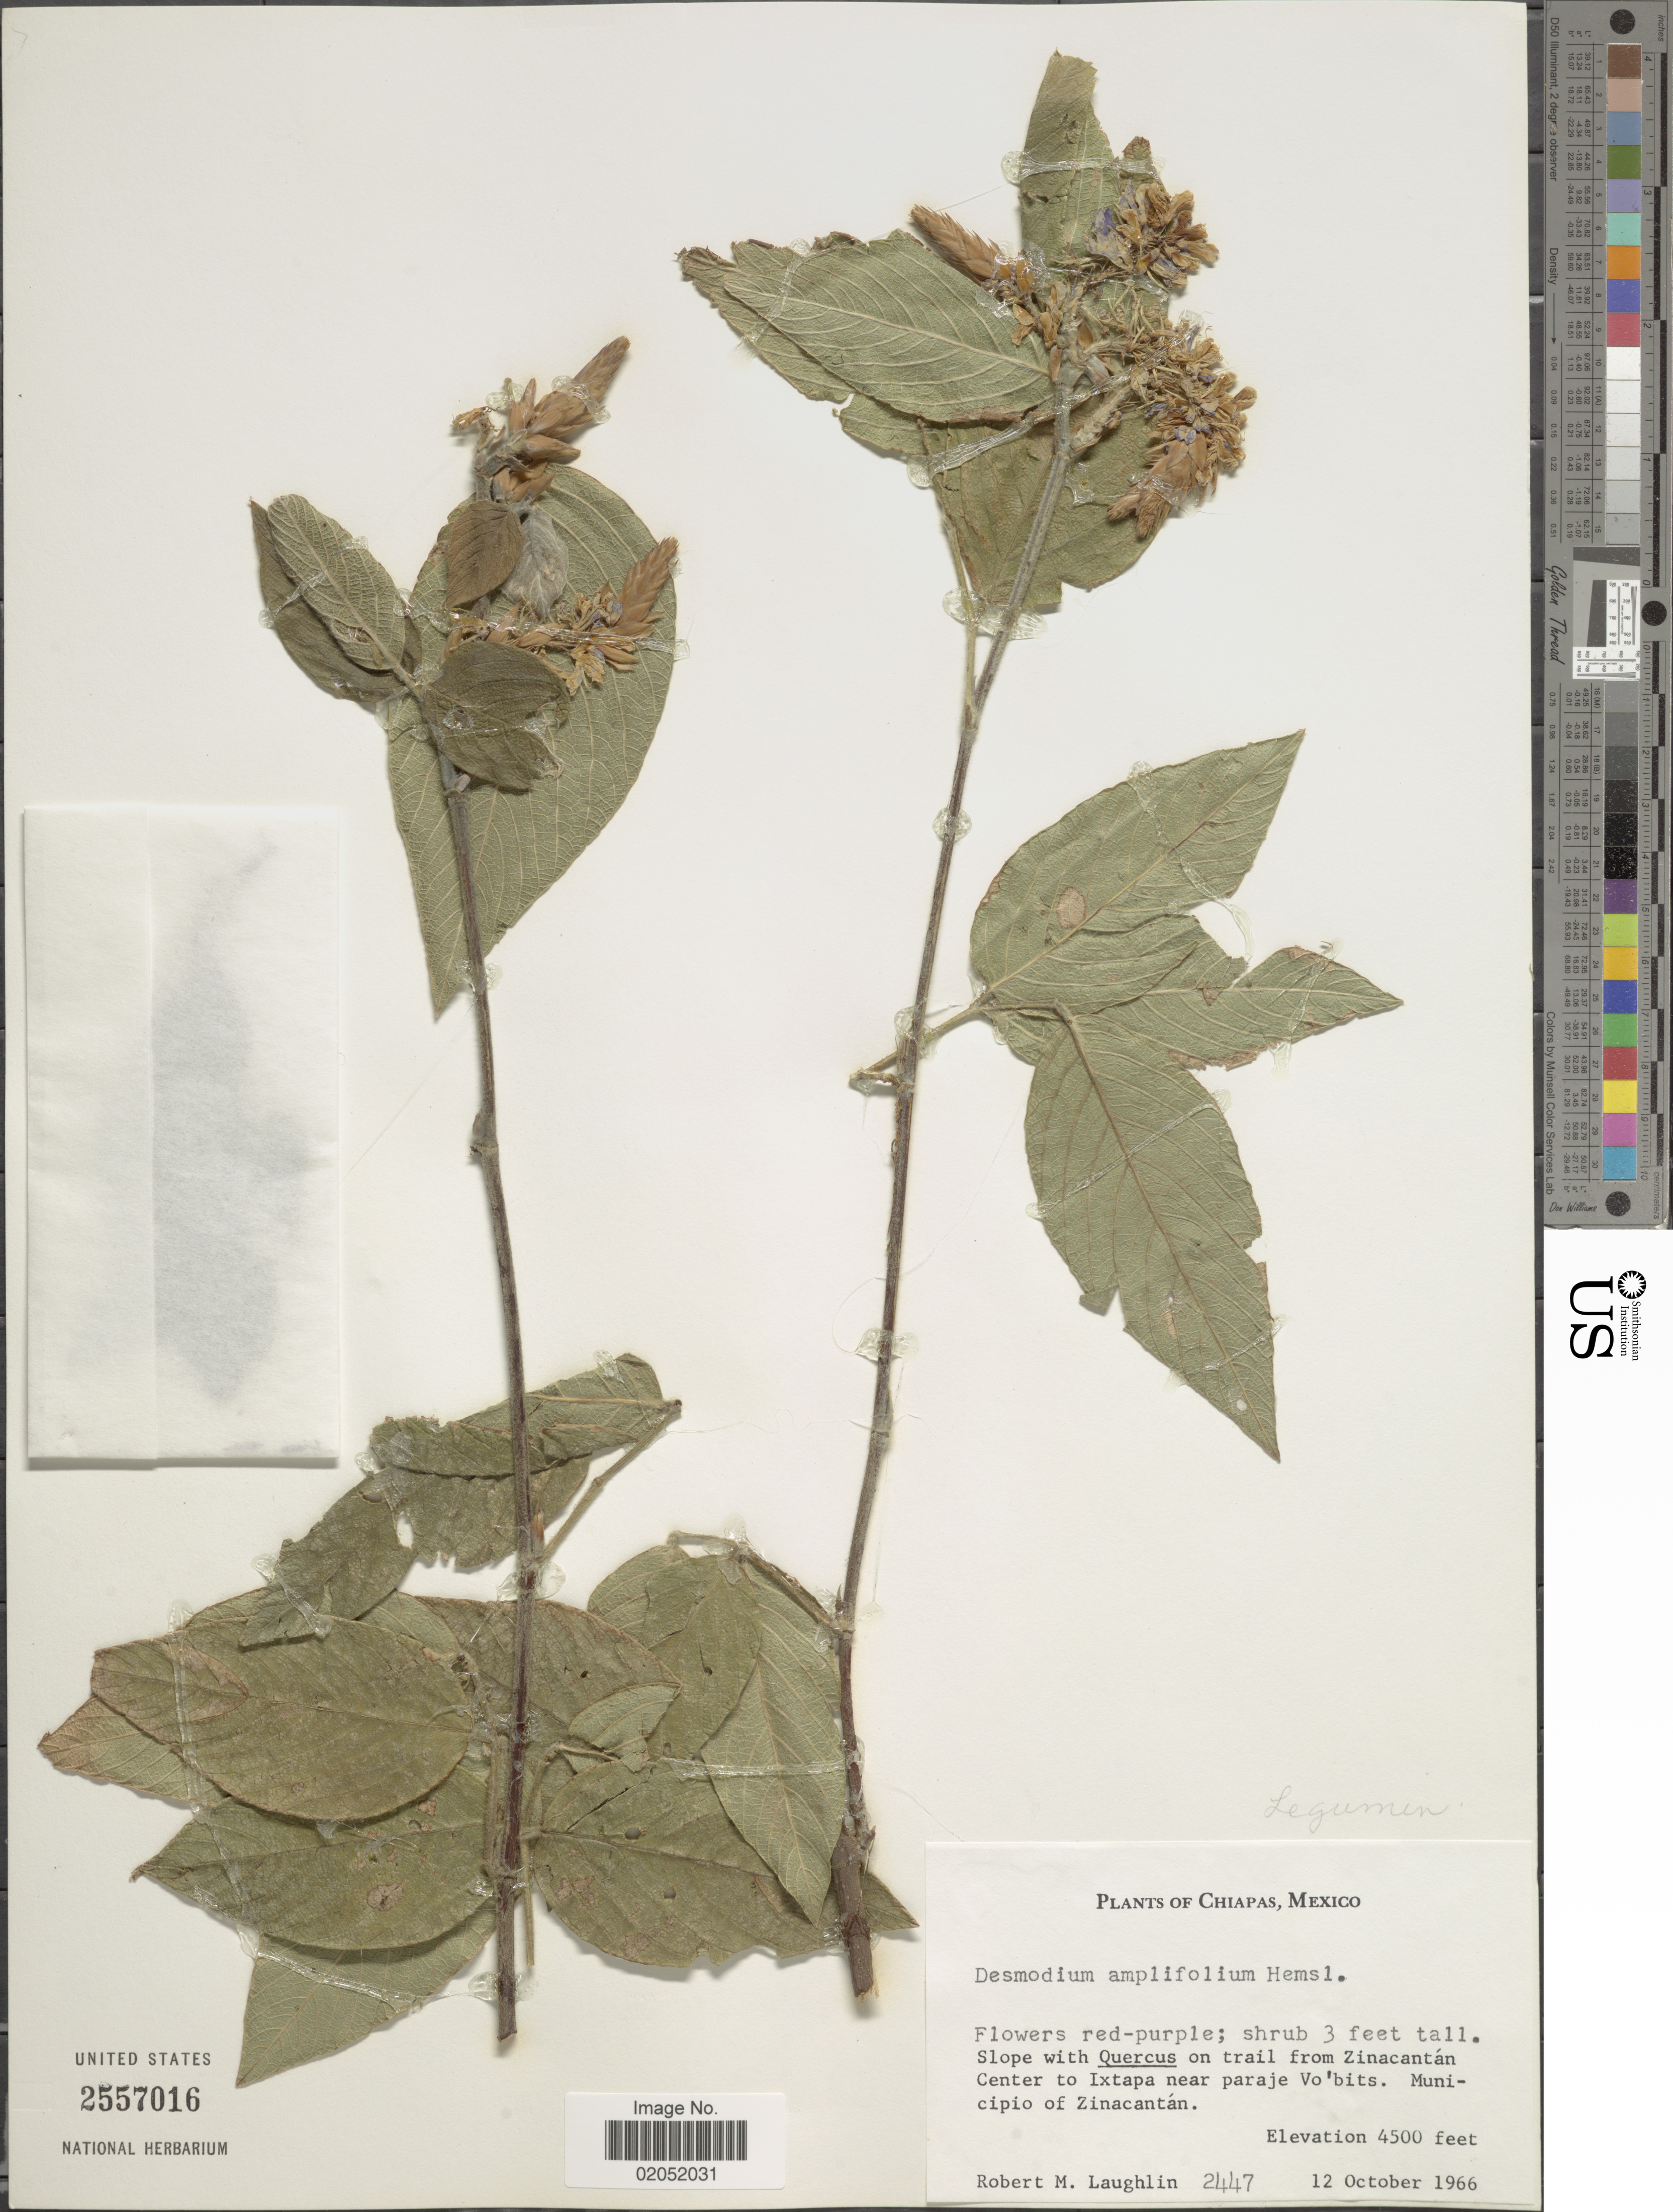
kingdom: Plantae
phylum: Tracheophyta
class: Magnoliopsida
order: Fabales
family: Fabaceae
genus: Desmodium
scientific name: Desmodium amplifolium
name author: Hemsl.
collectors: R. M. Laughlin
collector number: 2447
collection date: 1966-10-12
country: Mexico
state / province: Chiapas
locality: On trail from Zinacantan Center to Ixtapa near paraje Vo'bits. Municipio of Zinacantan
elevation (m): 1372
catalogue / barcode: US 2557016